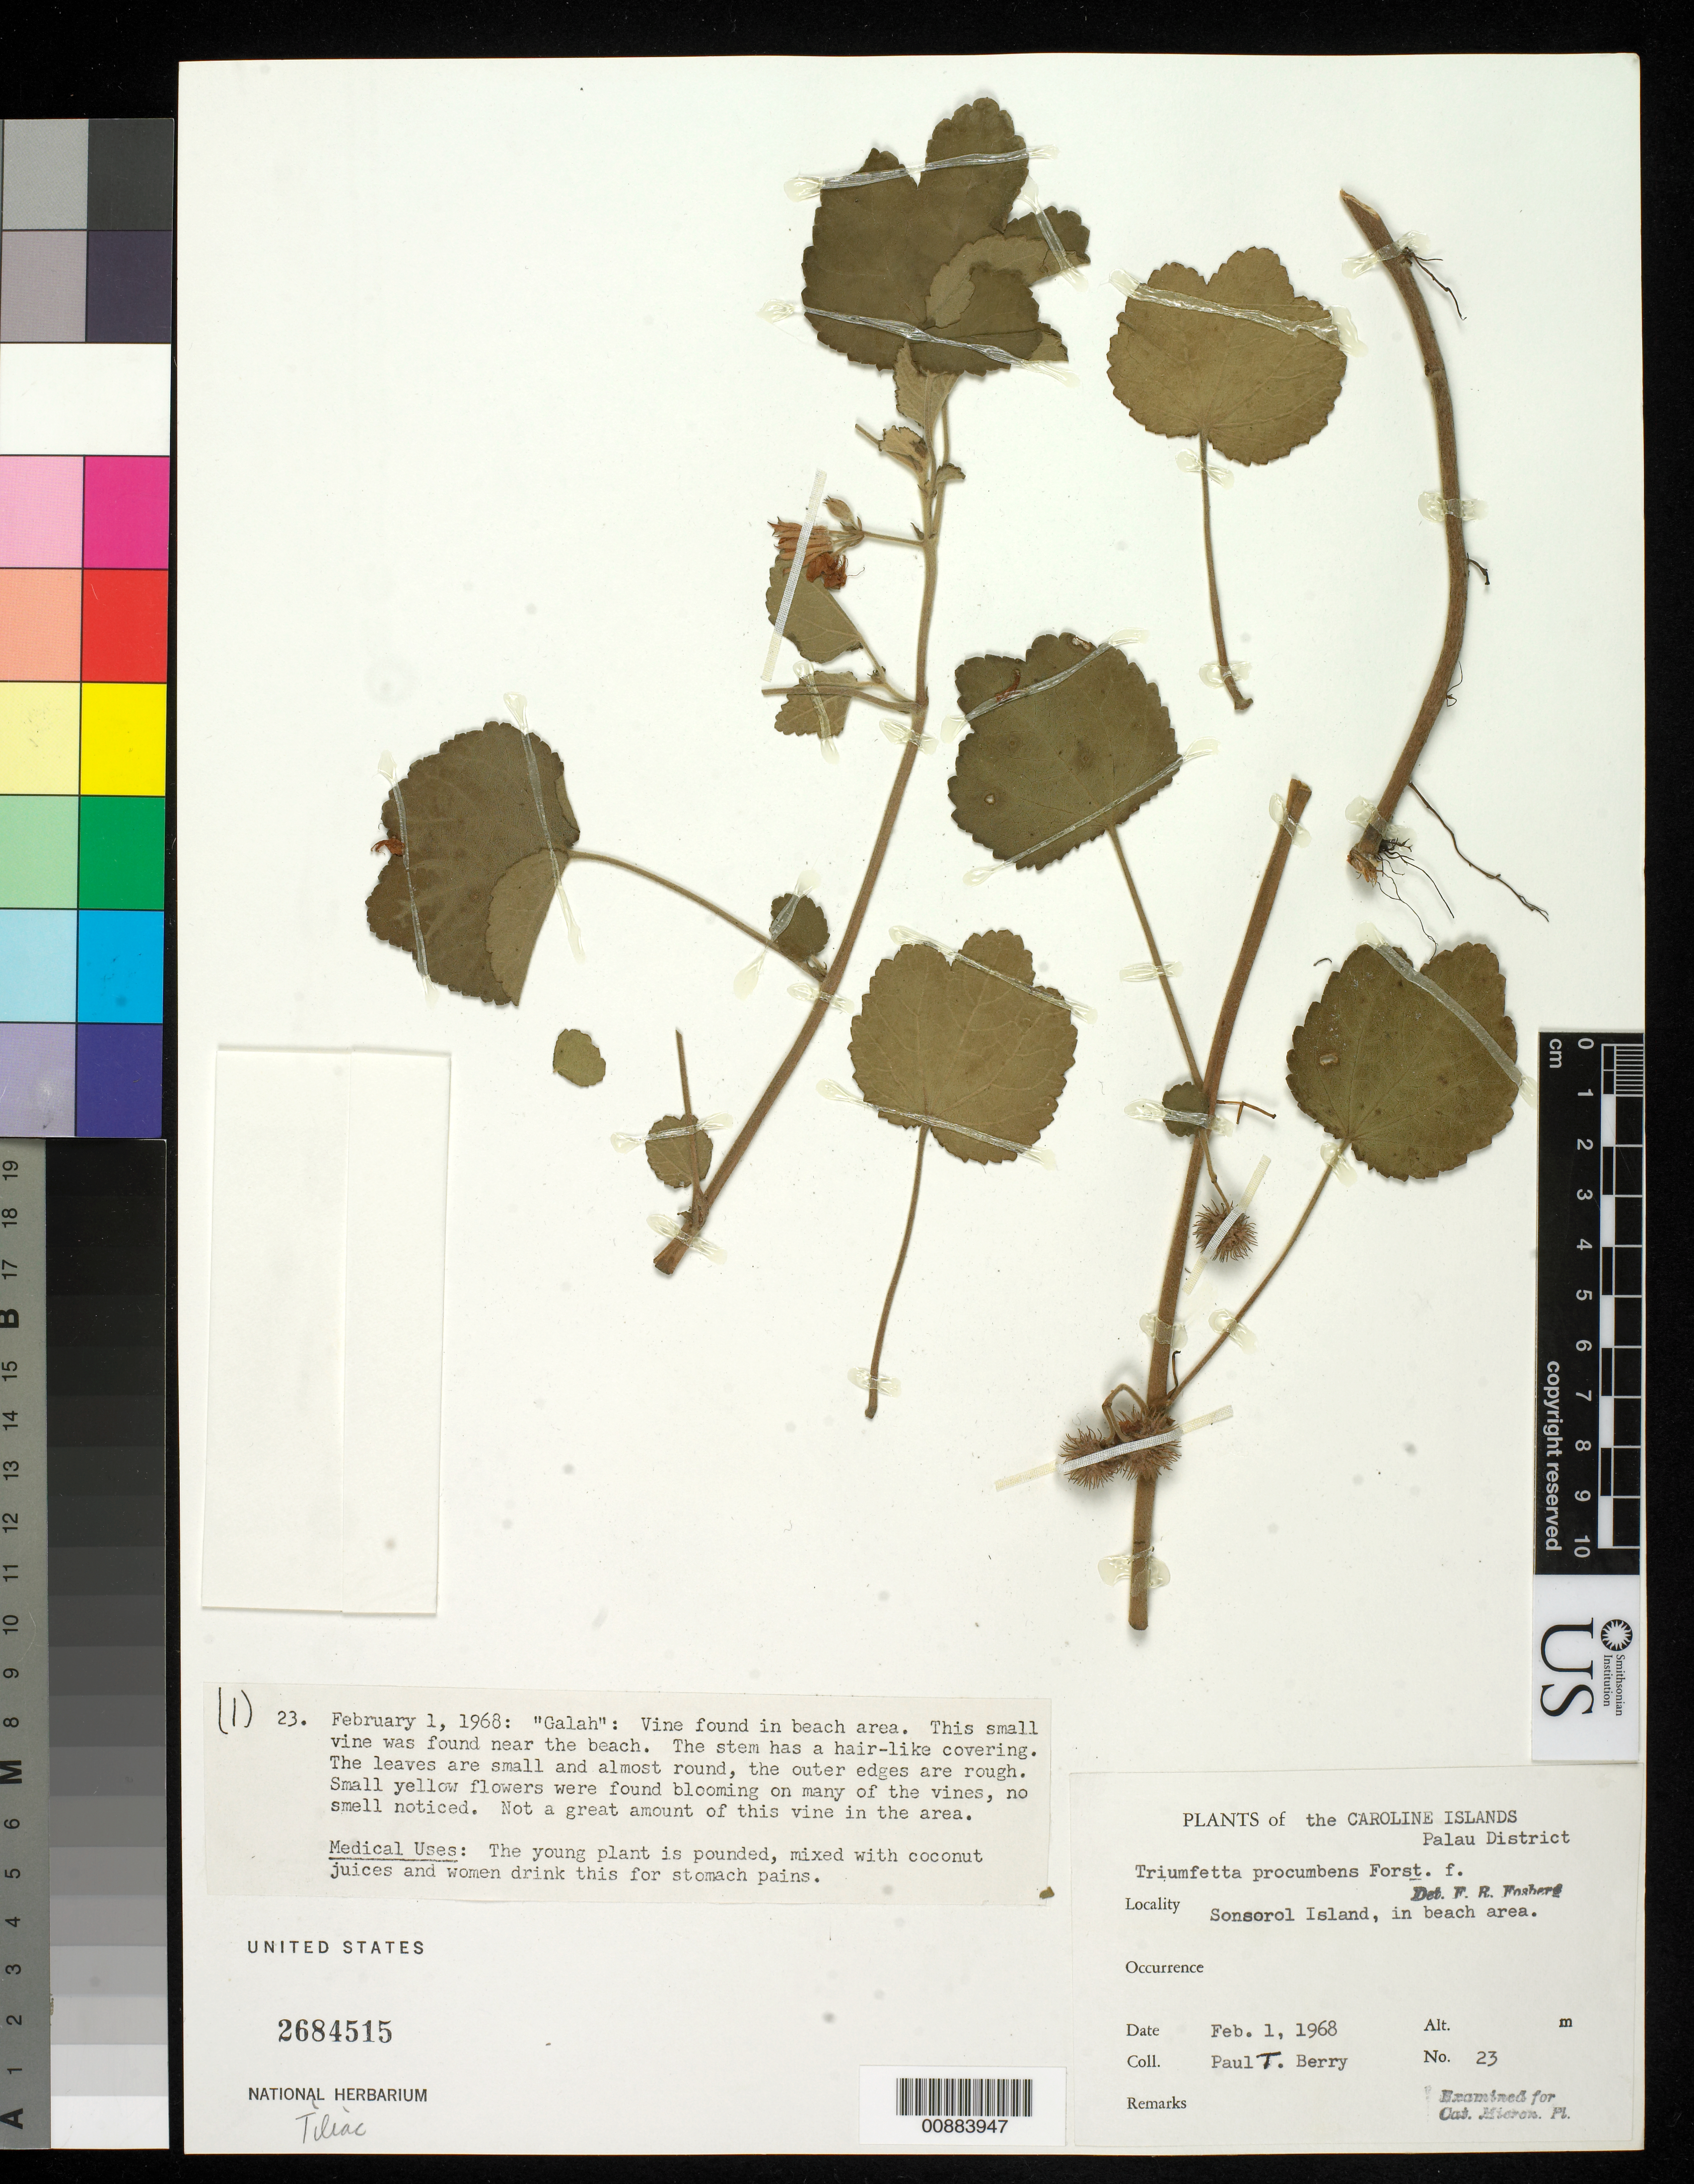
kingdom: Plantae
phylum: Tracheophyta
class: Magnoliopsida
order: Malvales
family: Malvaceae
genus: Triumfetta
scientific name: Triumfetta procumbens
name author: G. Forst.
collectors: P. T. Berry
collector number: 23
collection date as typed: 01 Feb 1968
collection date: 1968-02-01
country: Palau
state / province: Sonsorol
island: Sonsorol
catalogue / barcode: US 2684515